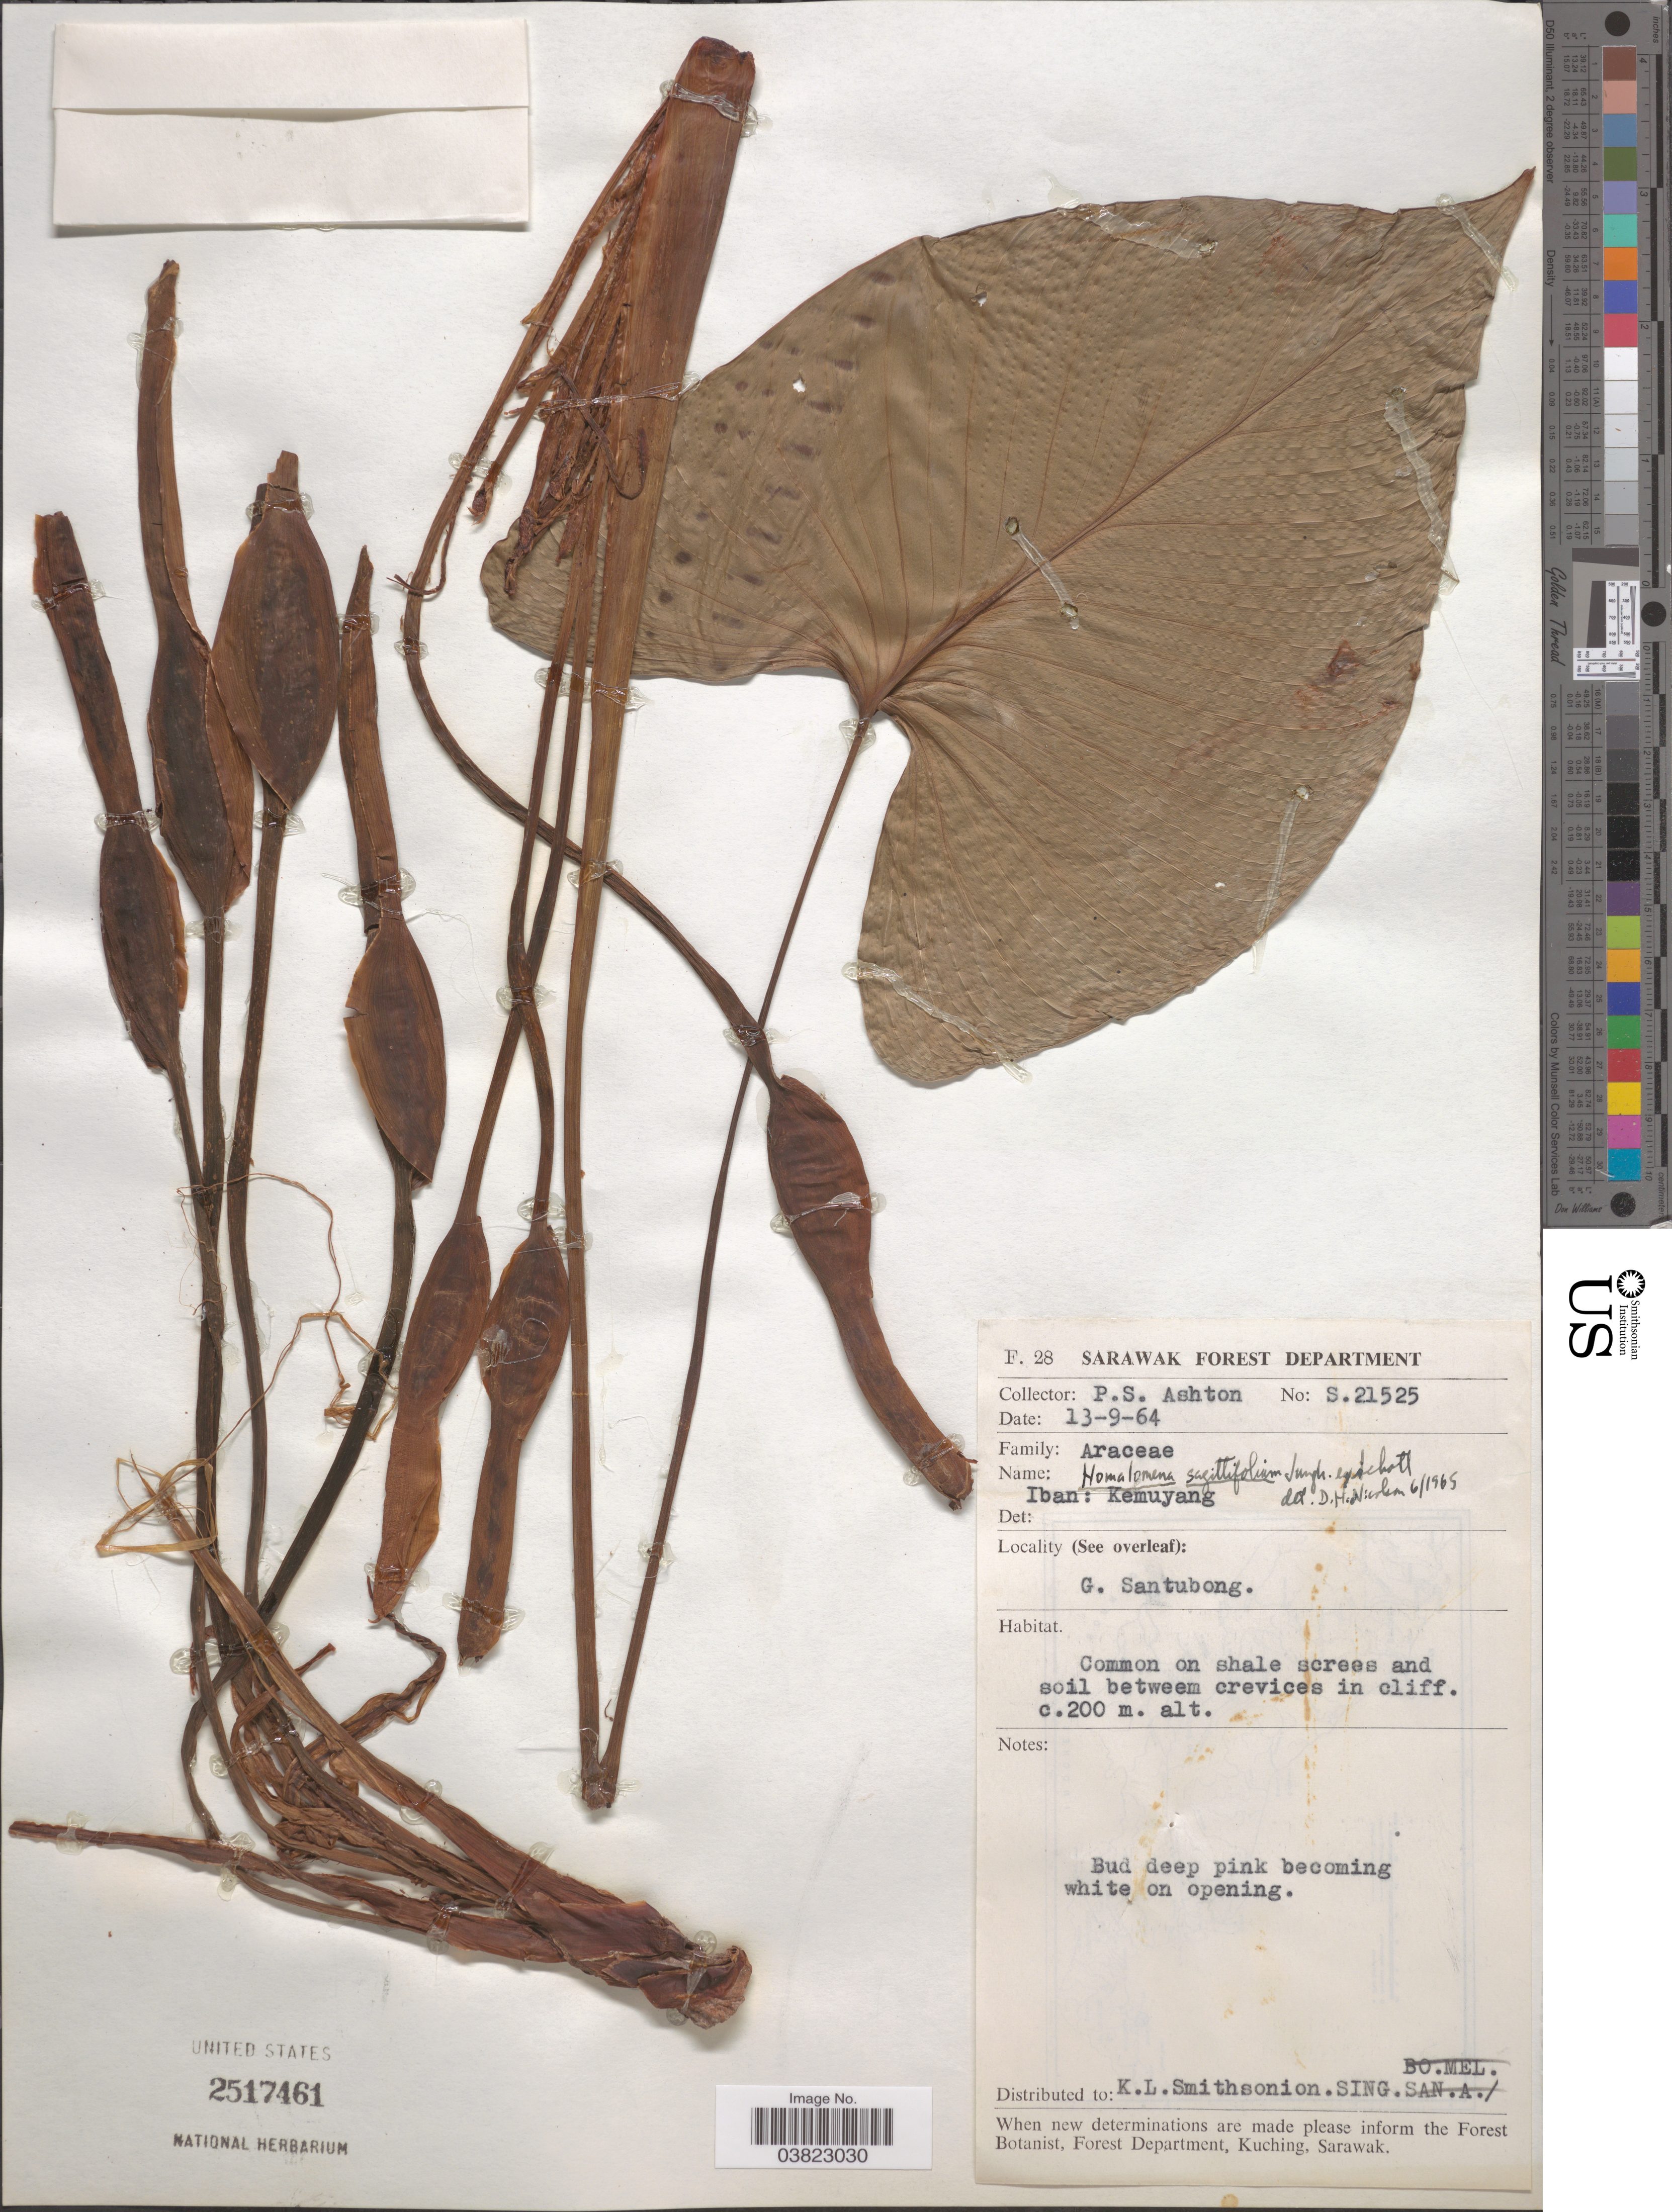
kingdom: Plantae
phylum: Tracheophyta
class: Liliopsida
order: Alismatales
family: Araceae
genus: Homalomena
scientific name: Homalomena sagitifolium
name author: Jungh. ex Schott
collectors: P. S. Ashton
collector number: S.21525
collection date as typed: Transcribed d/m/y: 13/9/64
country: Malaysia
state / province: Sarawak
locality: G. Santubong.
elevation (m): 200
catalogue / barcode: US 2517461